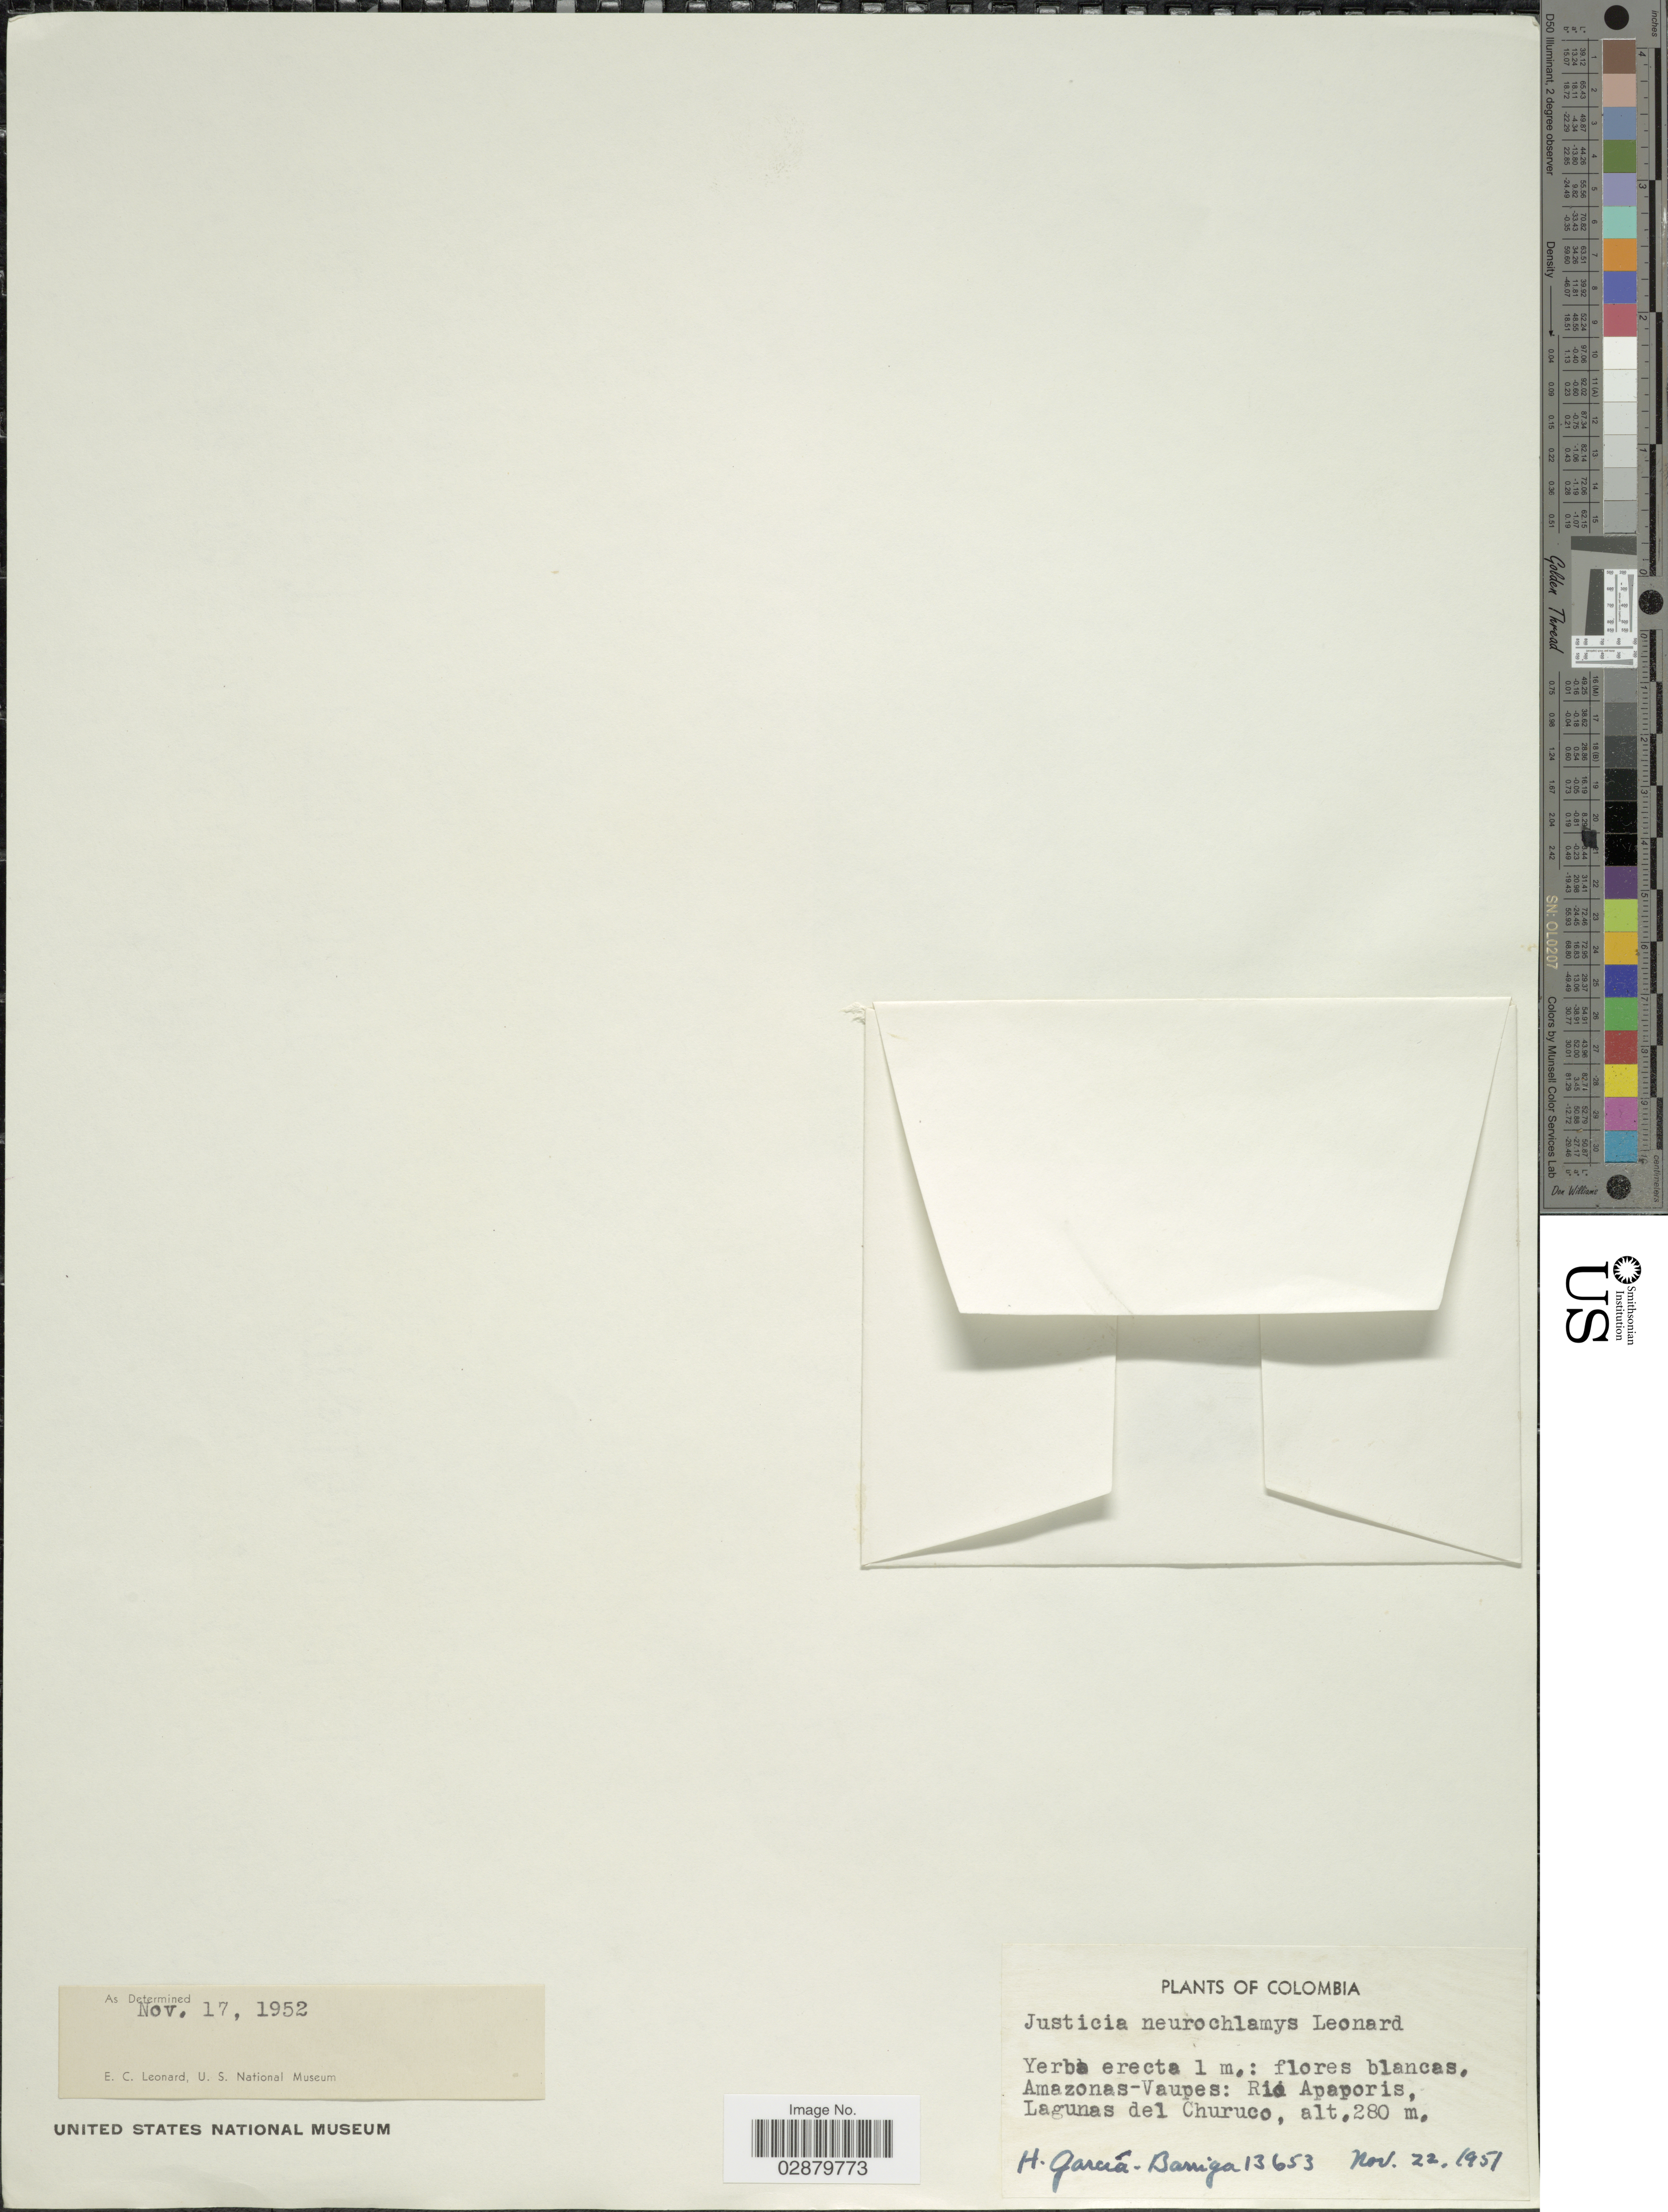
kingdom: Plantae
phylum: Tracheophyta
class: Magnoliopsida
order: Lamiales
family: Acanthaceae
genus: Justicia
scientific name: Justicia neurochlamys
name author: Leonard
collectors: H. García Barriga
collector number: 13653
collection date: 1951-11-22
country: Colombia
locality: Amazonas-Vaupes: Rio Apaporis, Lagunas del Churuco.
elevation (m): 280